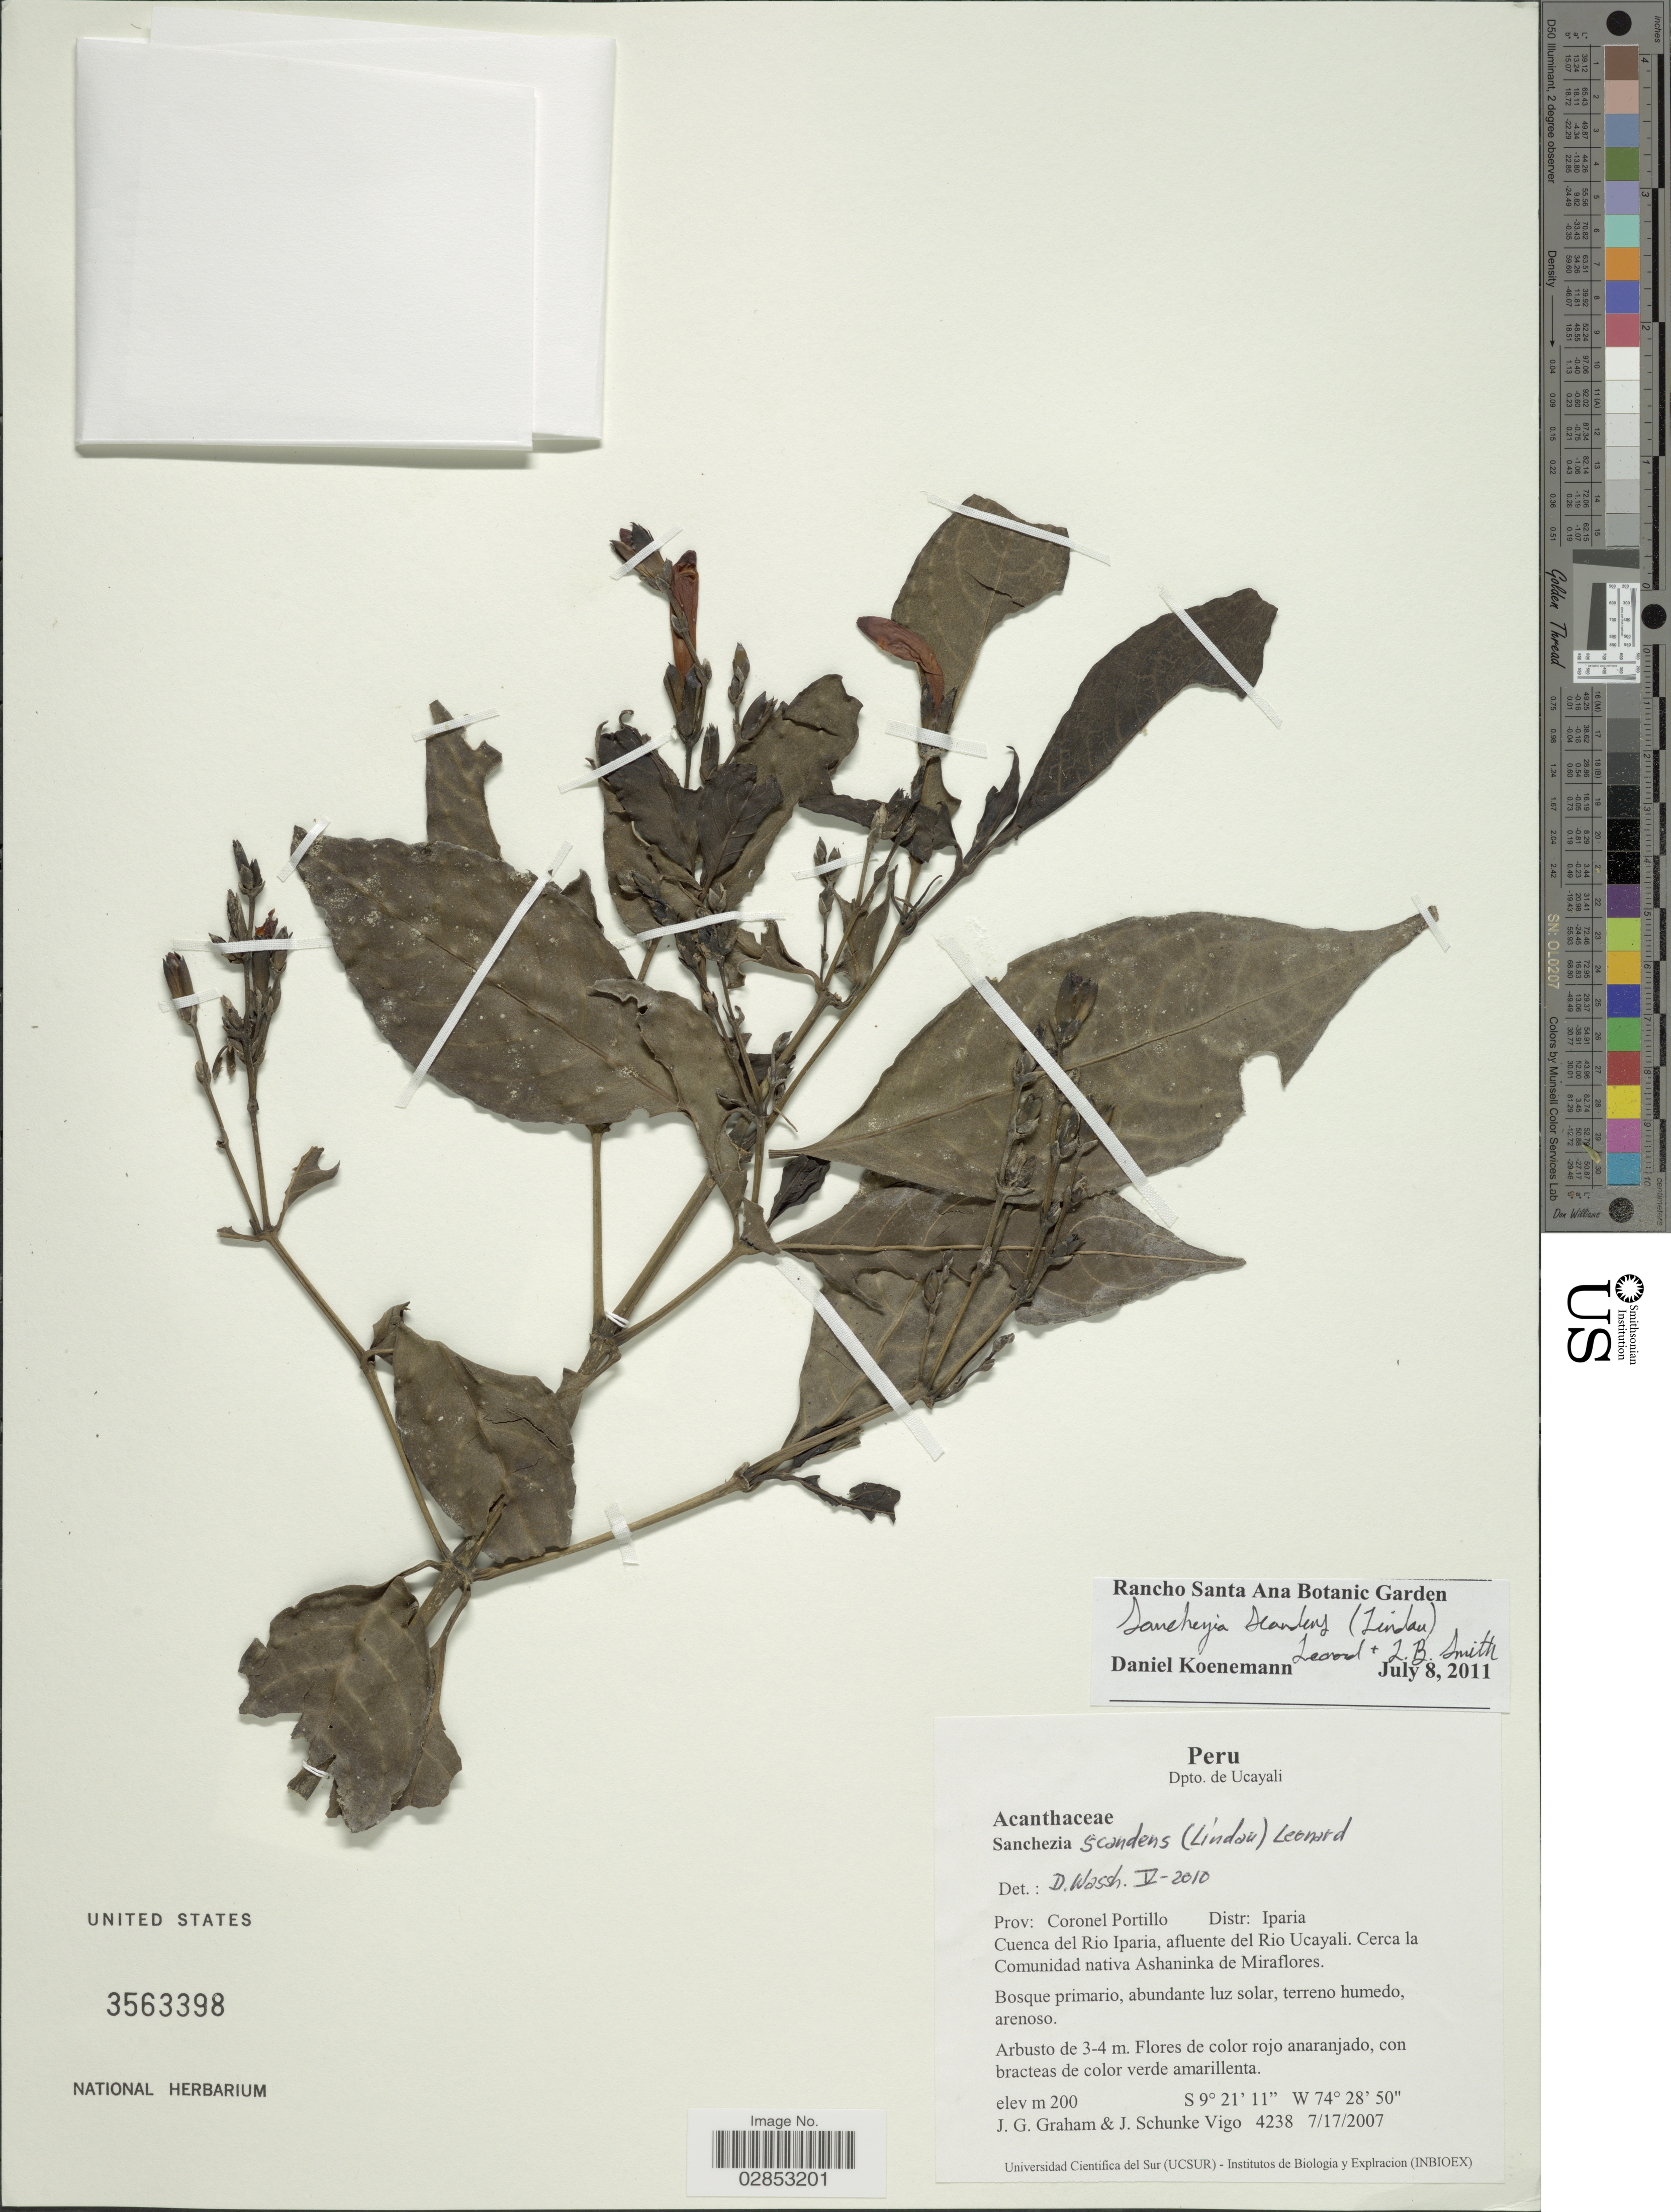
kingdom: Plantae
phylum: Tracheophyta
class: Magnoliopsida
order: Lamiales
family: Acanthaceae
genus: Steirosanchezia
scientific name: Steirosanchezia scandens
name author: Lindau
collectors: J. Graham & J. Schunke Vigo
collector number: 4238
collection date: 2007-07-17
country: Peru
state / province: Ucayali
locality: Dpto. de Ucayali, Prov: Coronel Portillo, Distr: Iparia, Cuenca del Rio Iparia, afluente del Rio Ucayali, Cerca la Comunidad nativa Ashaninka de Miraflores.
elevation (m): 200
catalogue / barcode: US 3563398